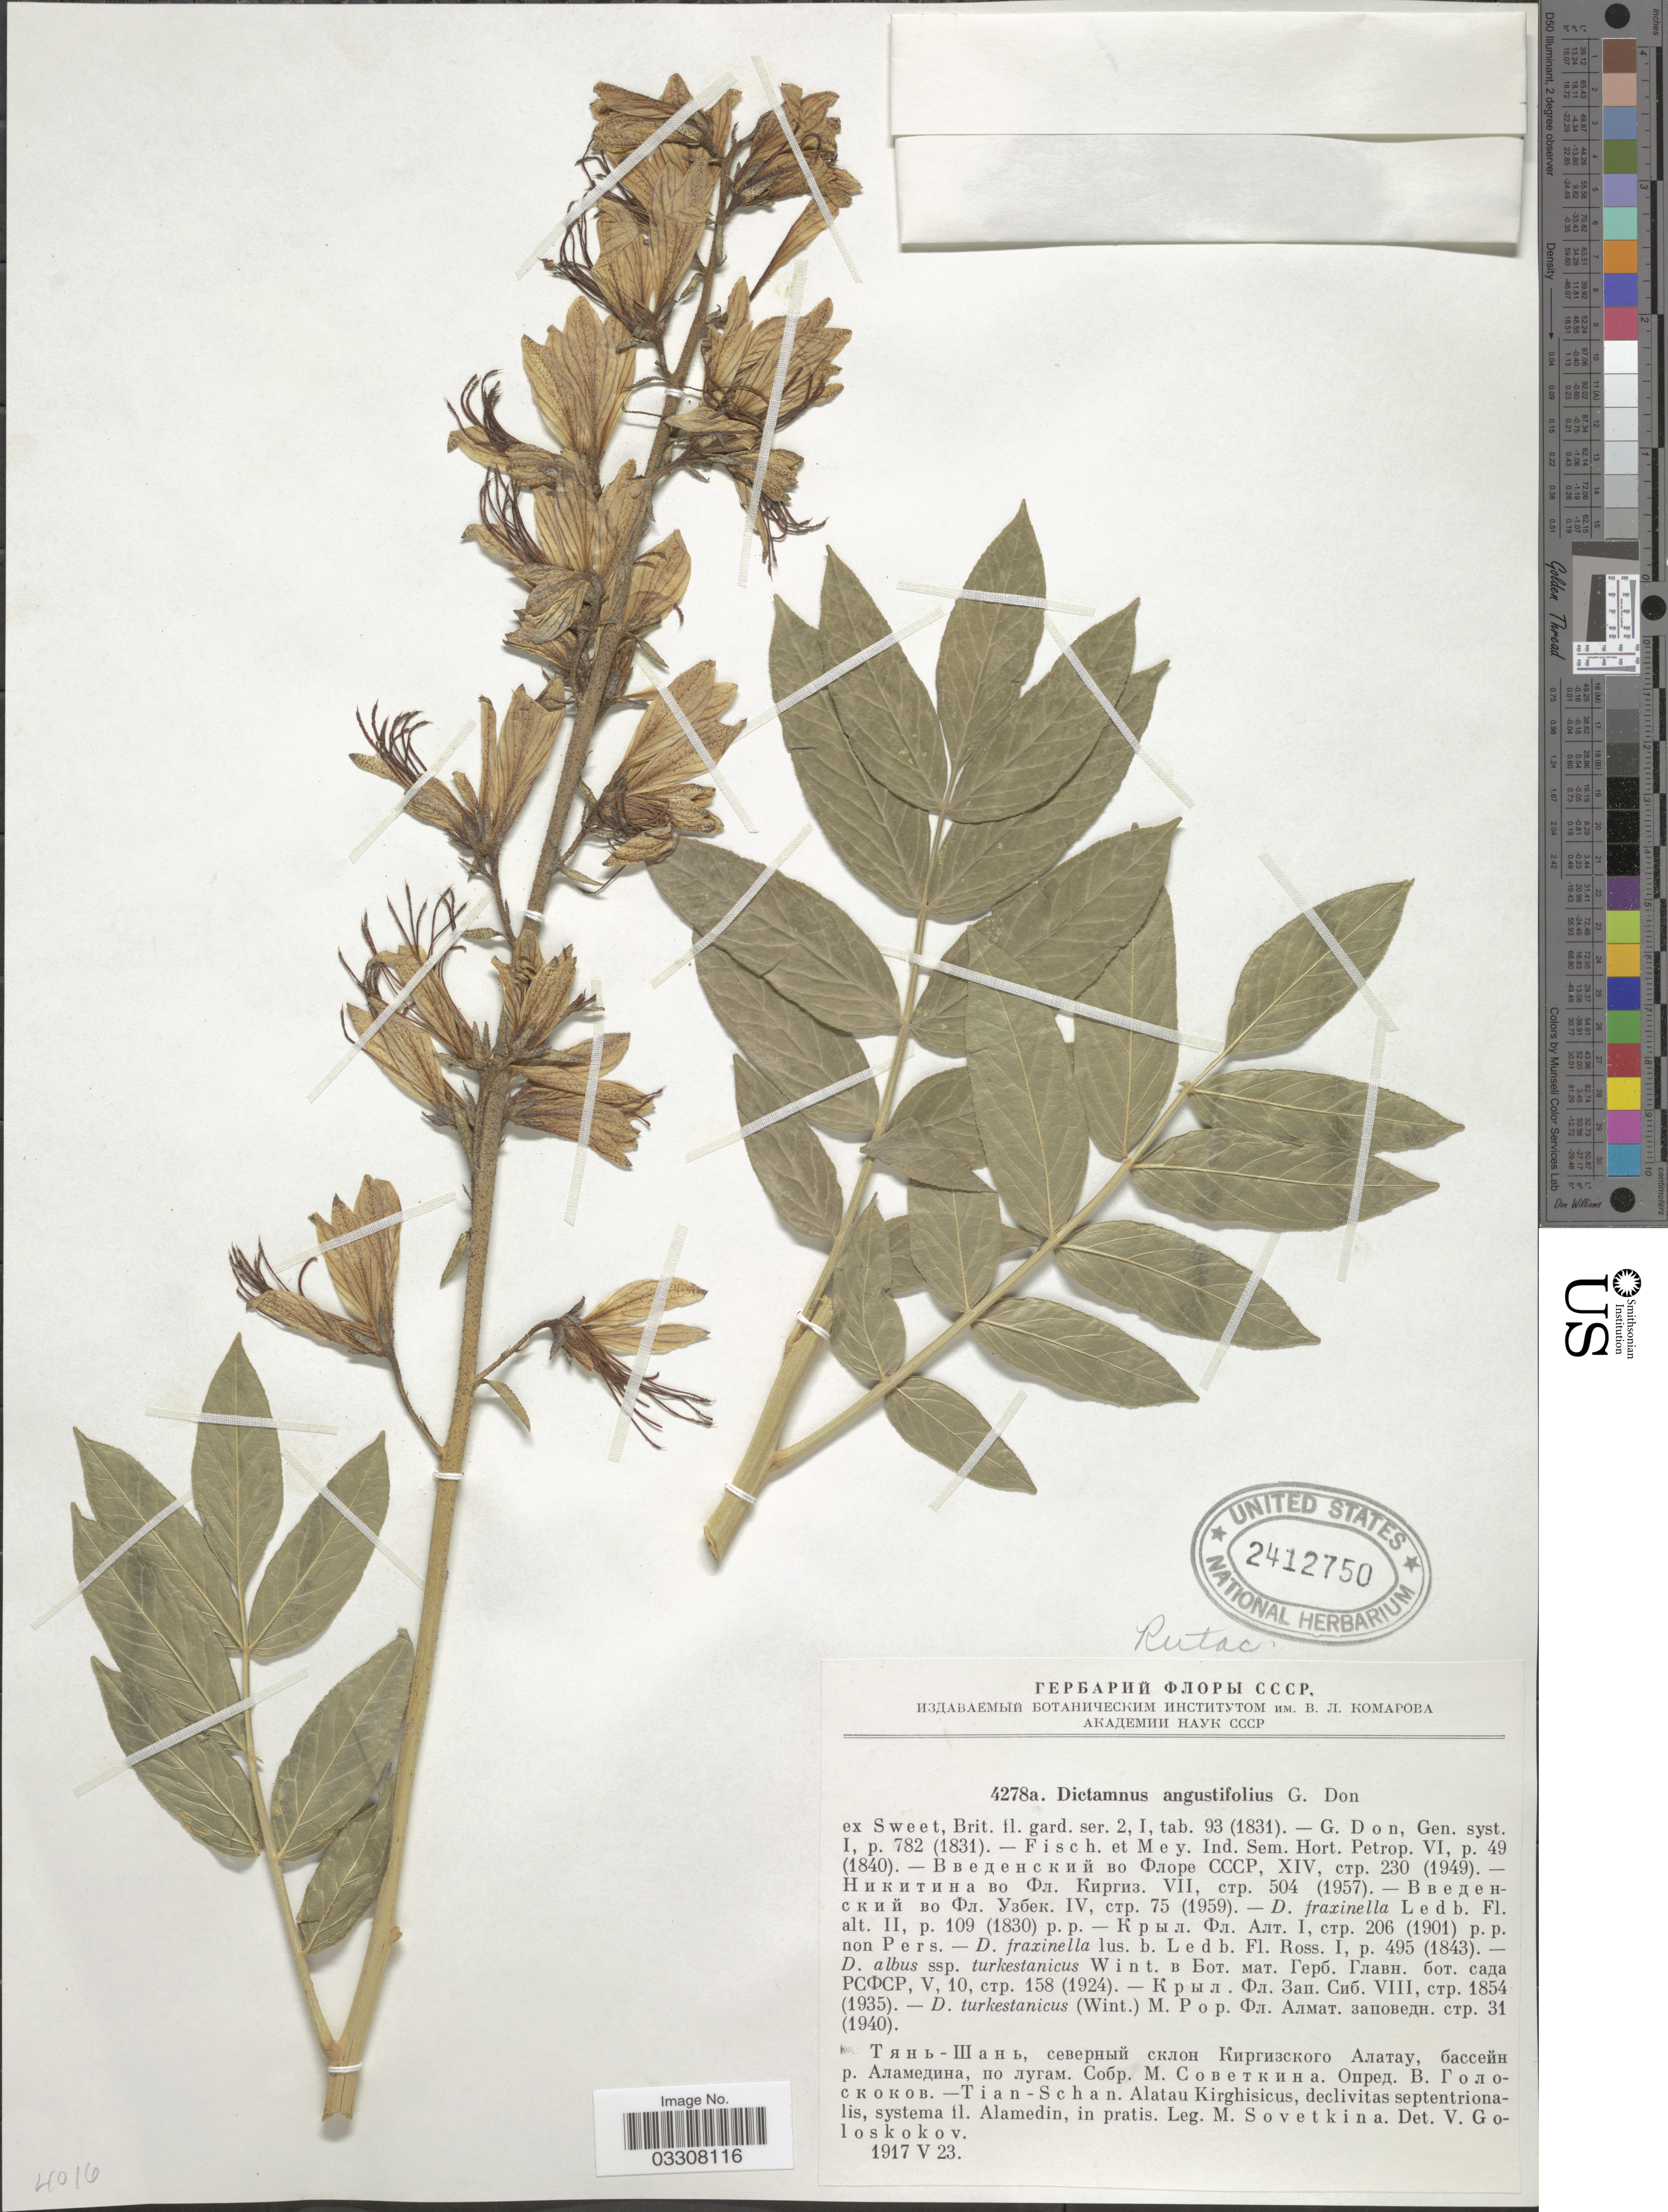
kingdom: Plantae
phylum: Tracheophyta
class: Magnoliopsida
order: Sapindales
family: Rutaceae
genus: Dictamnus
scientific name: Dictamnus angustifolius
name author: G. Don ex Sweet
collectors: M. Sovetkina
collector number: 4278a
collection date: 1917-05-23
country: Kyrgyzstan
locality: Tian-Schan. Alatau Kirghisicus. Alamedin.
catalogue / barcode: US 2412750